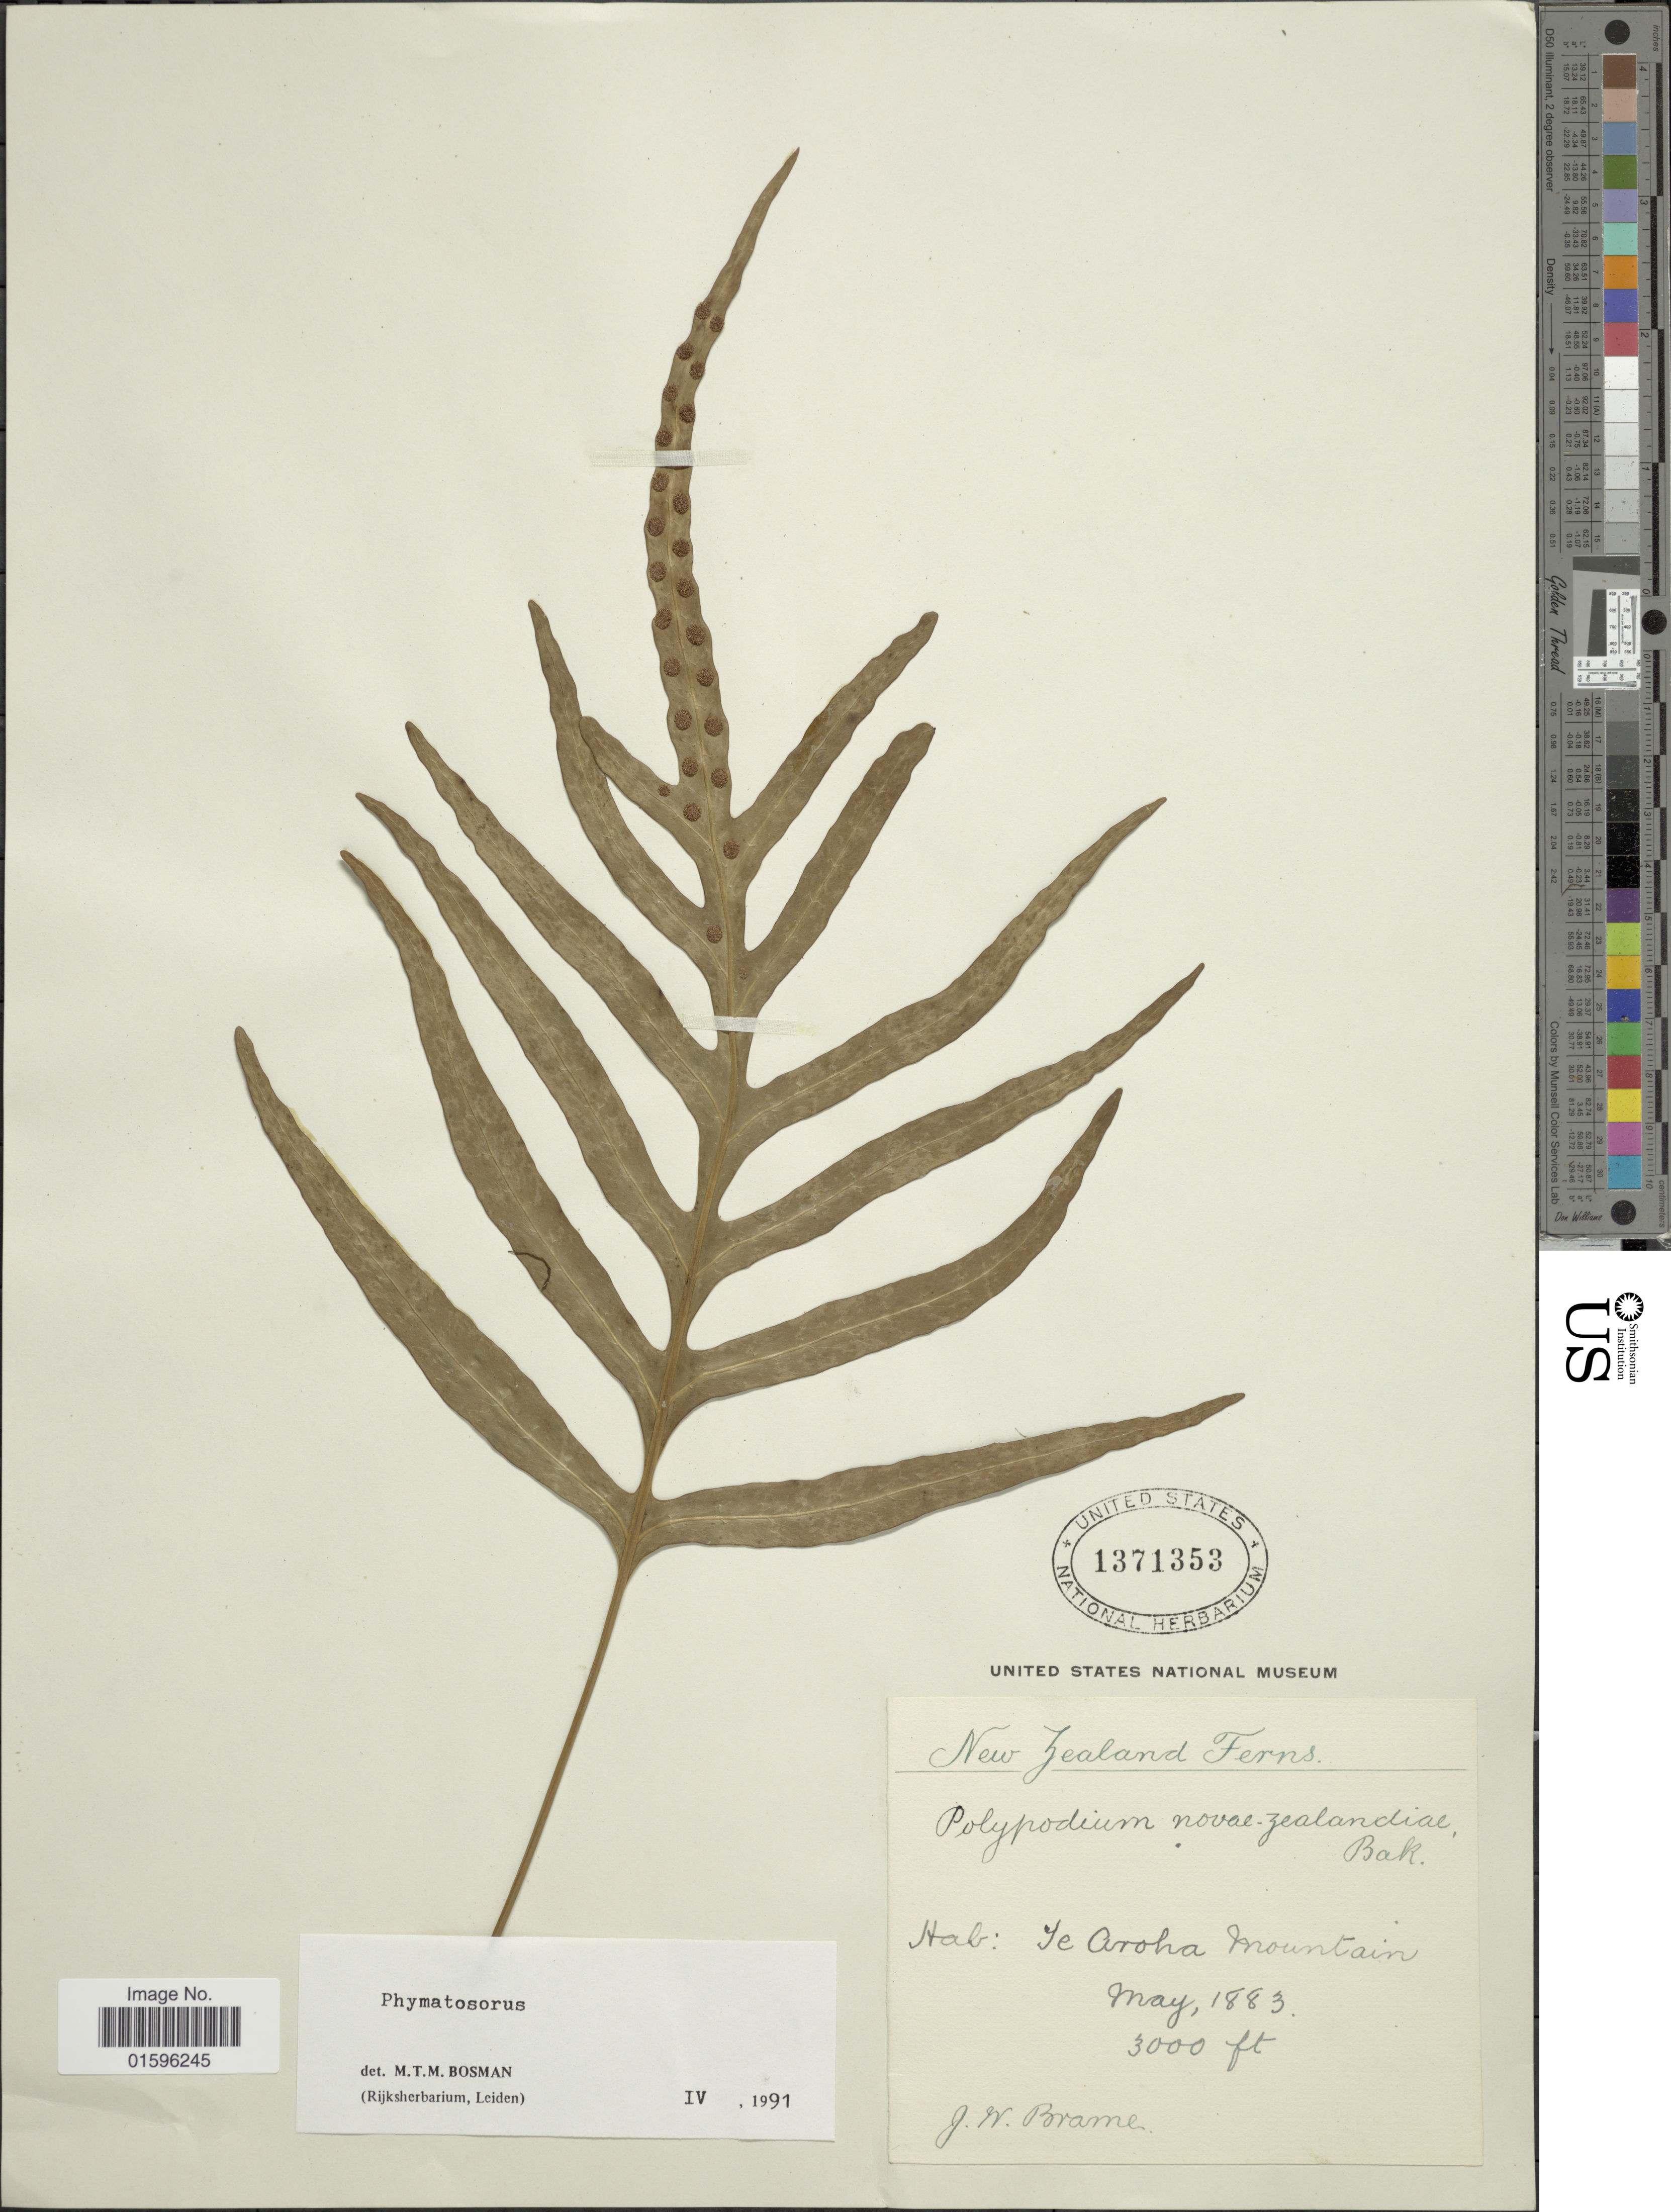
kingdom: Plantae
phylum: Tracheophyta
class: Polypodiopsida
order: Polypodiales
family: Polypodiaceae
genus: Polypodium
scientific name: Polypodium novae-zealandiae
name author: Baker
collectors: J. Brame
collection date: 1883-05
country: New Zealand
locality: Ie Aroha Mountain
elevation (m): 914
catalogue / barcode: US 1371353